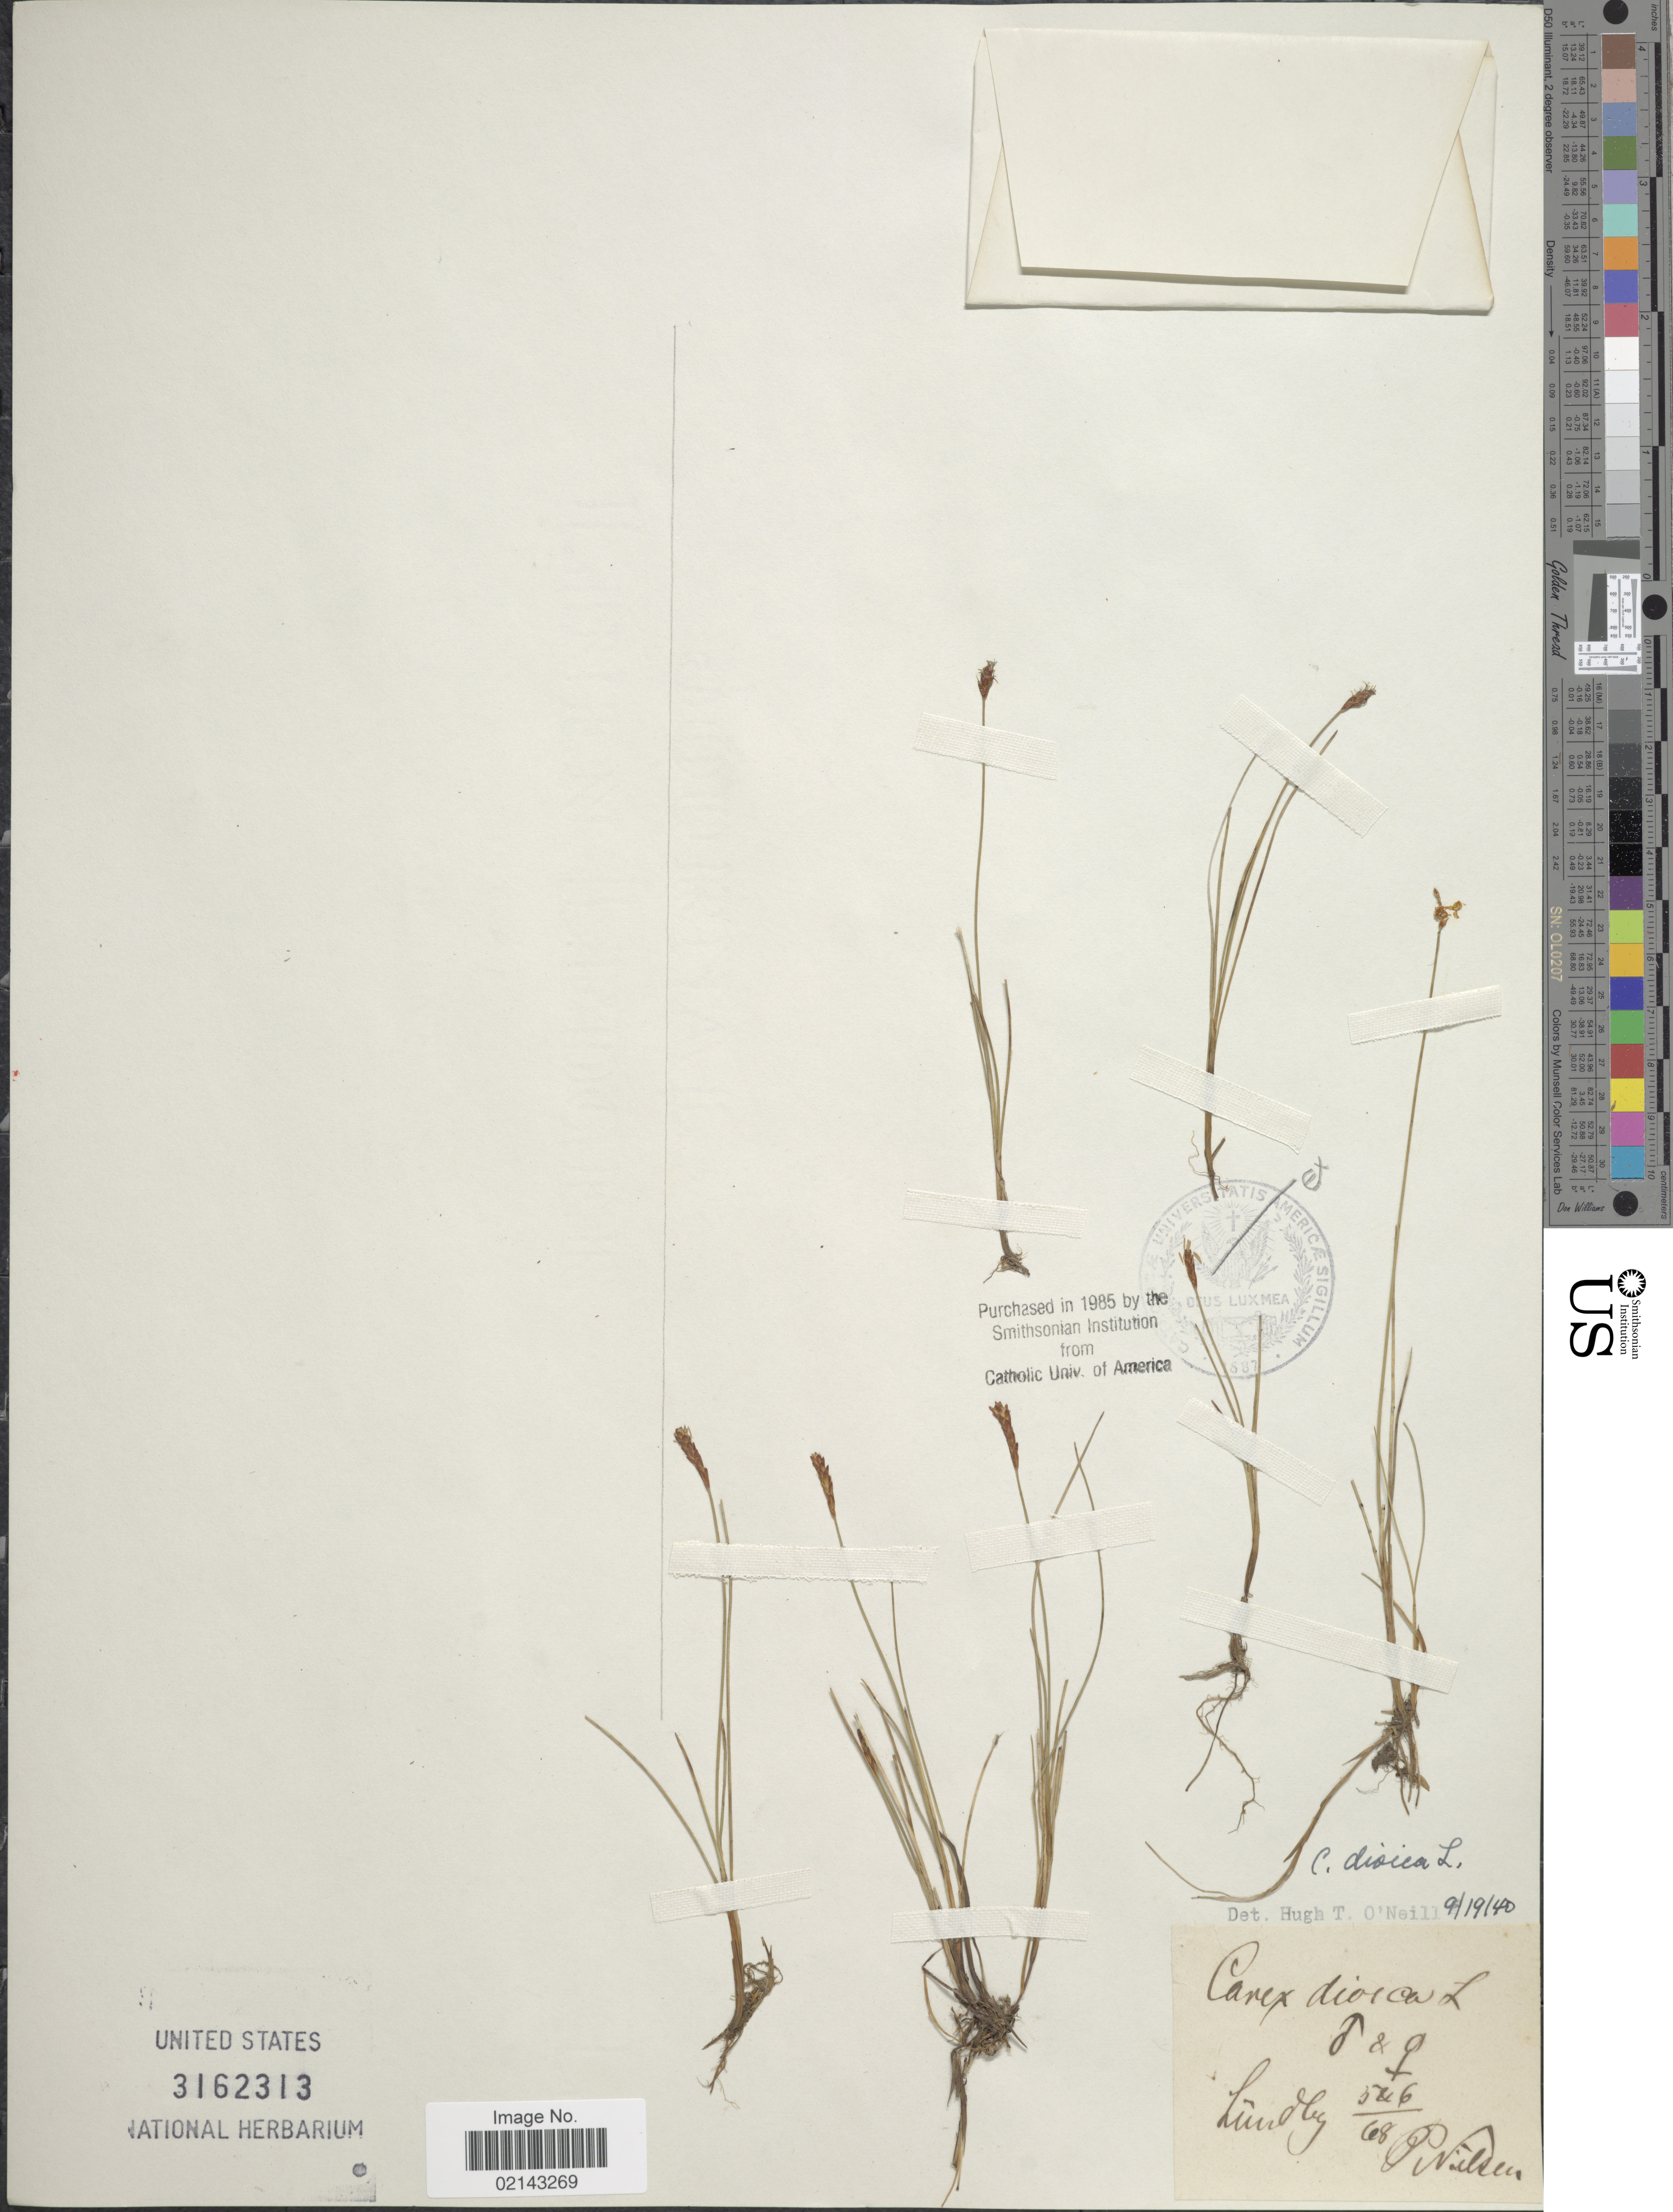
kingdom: Plantae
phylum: Tracheophyta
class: Liliopsida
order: Poales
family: Cyperaceae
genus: Carex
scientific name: Carex dioica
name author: L.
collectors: P. Nielsen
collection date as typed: Transcribed d/m/y: /5/68 to /6/68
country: Sweden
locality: Lündby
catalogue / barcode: US 3162313